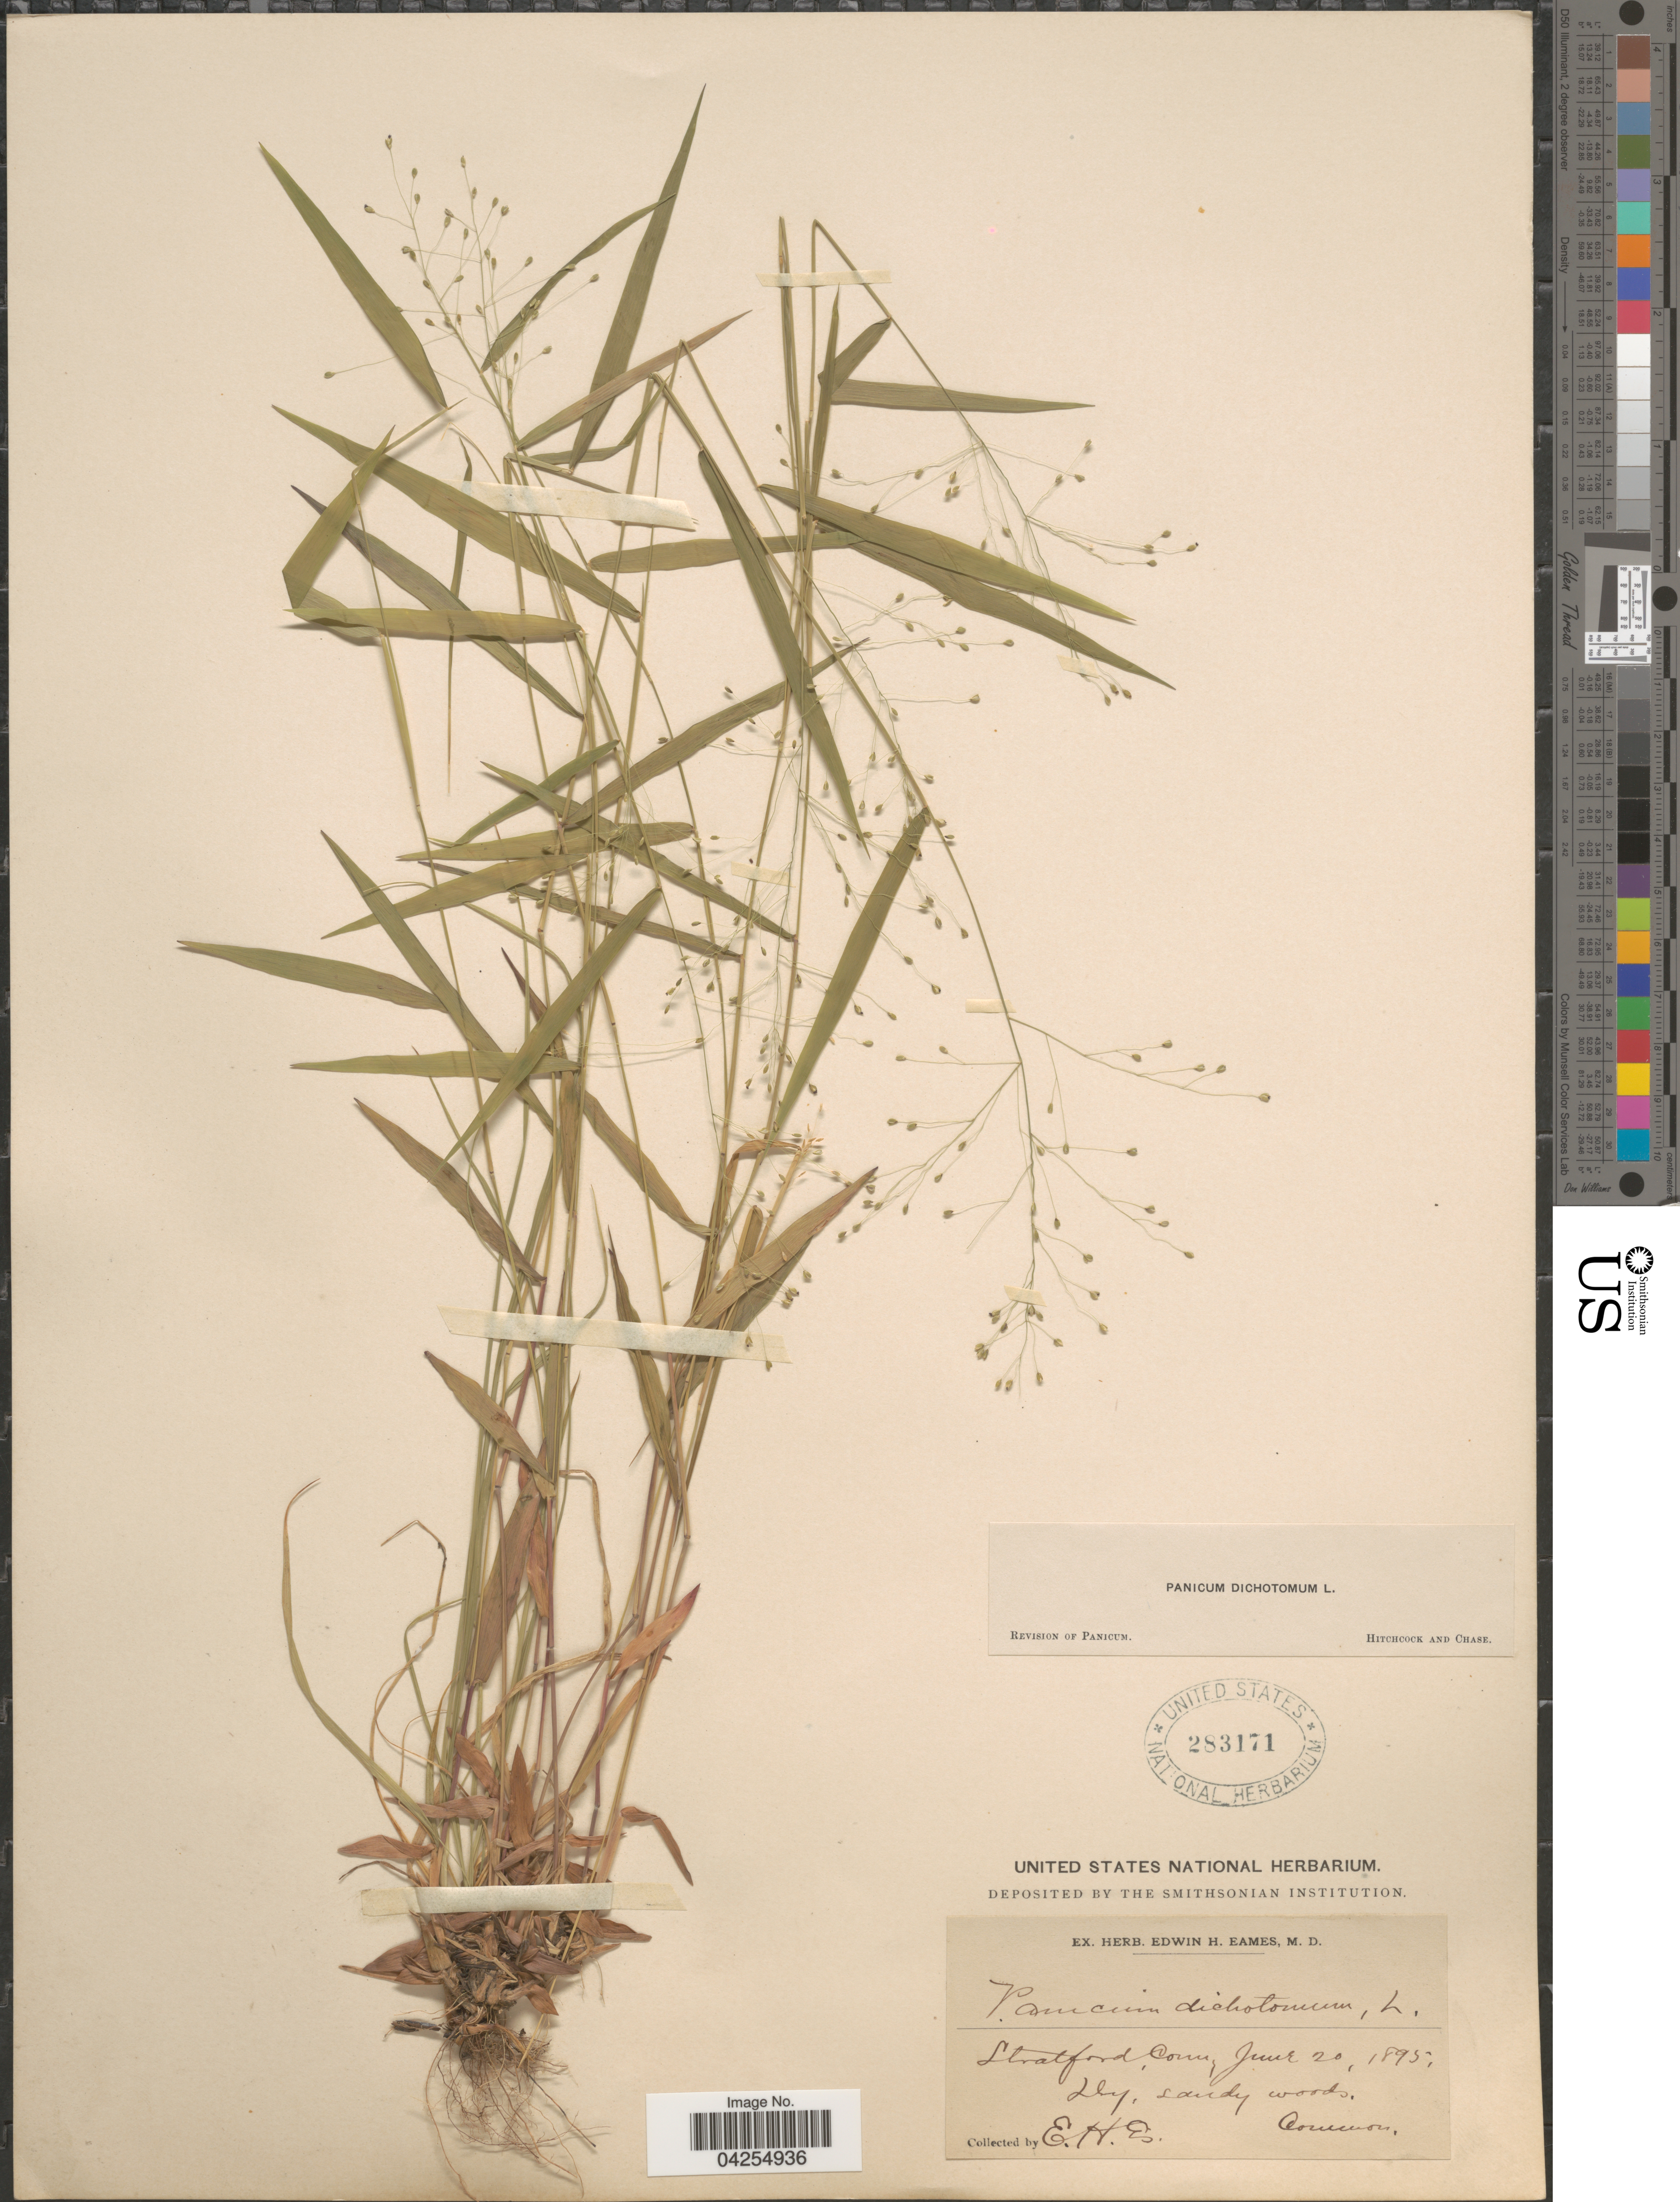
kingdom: Plantae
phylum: Tracheophyta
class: Liliopsida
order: Poales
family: Poaceae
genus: Dichanthelium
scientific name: Dichanthelium dichotomum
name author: (L.) Gould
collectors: E. H. Eames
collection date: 1895-06-20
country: United States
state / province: Connecticut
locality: Stratford.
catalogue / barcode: US 283171